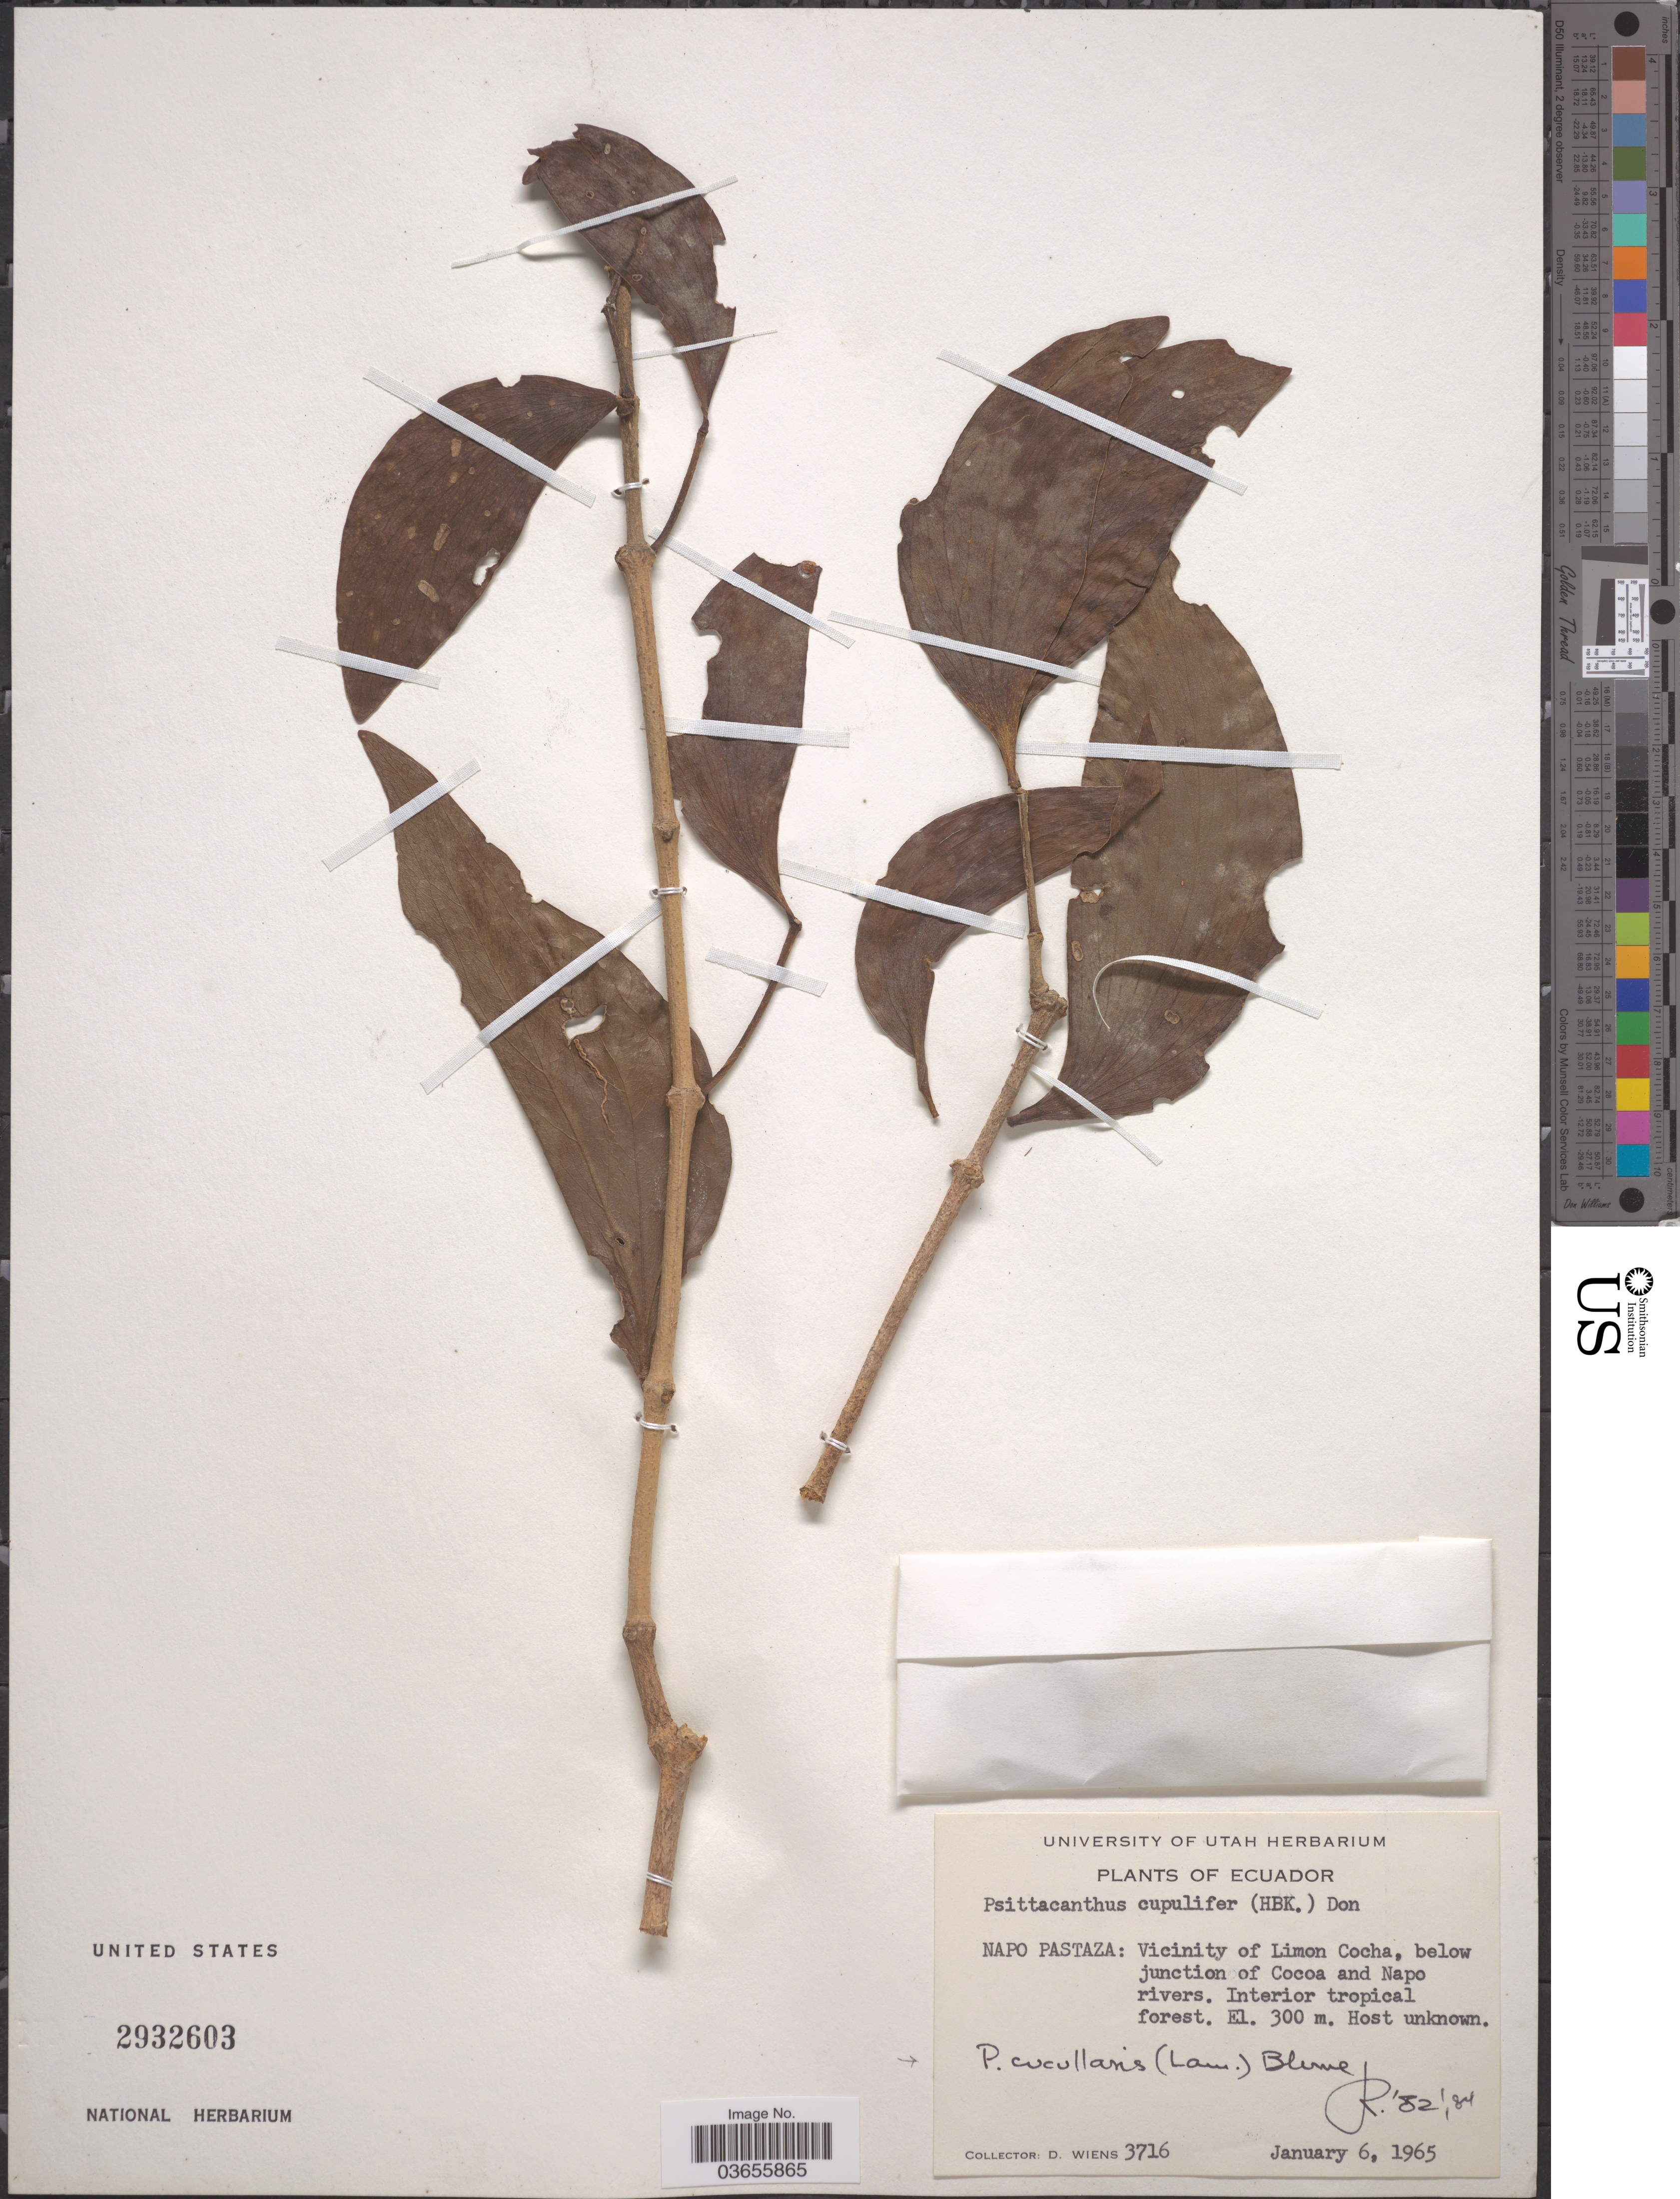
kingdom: Plantae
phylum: Tracheophyta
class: Magnoliopsida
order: Santalales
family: Loranthaceae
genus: Psittacanthus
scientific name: Psittacanthus cucullaris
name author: (Kunth) G. Don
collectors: D. Wiens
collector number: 3716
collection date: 1965-01-06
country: Ecuador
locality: Napo Pastaza: Vicinity of Limon Cocha, below junction of Cocoa and Napo rivers. Interior tropical forest.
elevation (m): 300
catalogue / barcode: US 2932603